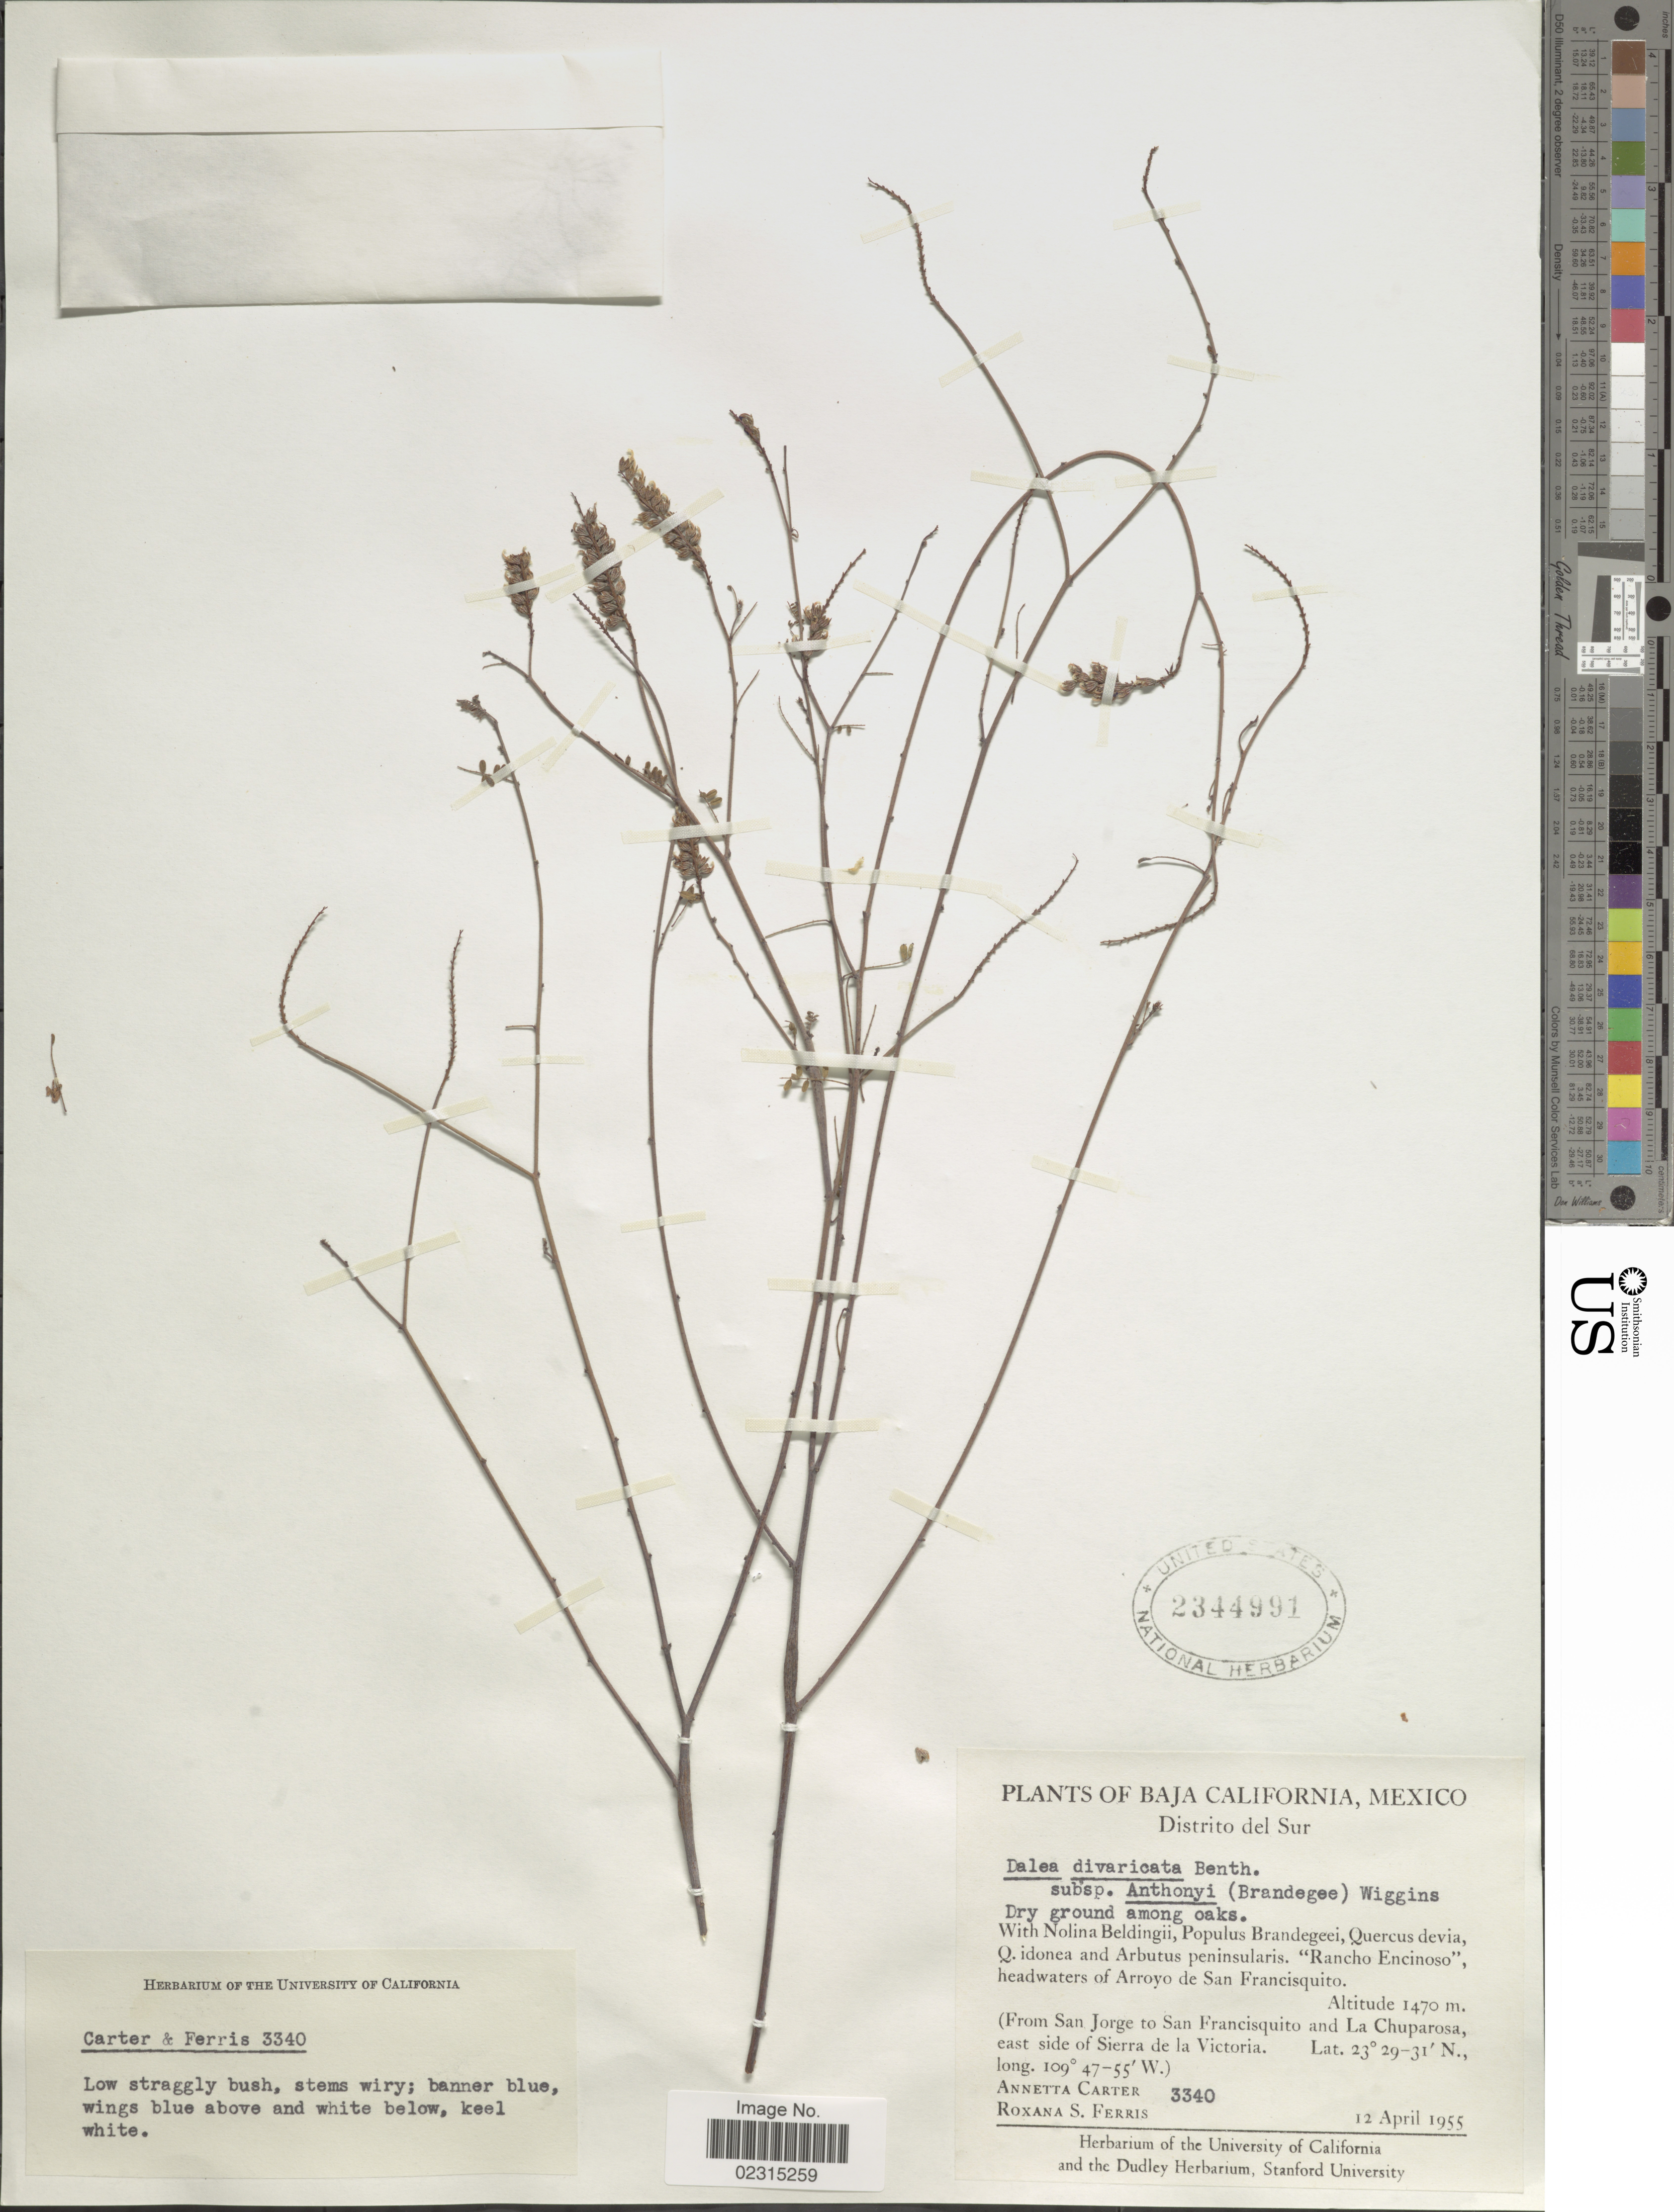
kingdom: Plantae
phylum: Tracheophyta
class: Magnoliopsida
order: Fabales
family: Fabaceae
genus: Marina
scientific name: Marina divaricata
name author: (Benth.) Barneby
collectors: A. Carter & R. S. Ferris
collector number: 3340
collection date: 1955-04-12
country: Mexico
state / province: Baja California Sur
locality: Distrito del Sur, Dry ground among rocks, 'Rancho Encinoso', headwaters of Arroyo de San Francisquito. (From San Jorge to San Franciquito and La Chuparosa, east side of Sierra de la Victoria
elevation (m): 1470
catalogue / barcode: US 2344991